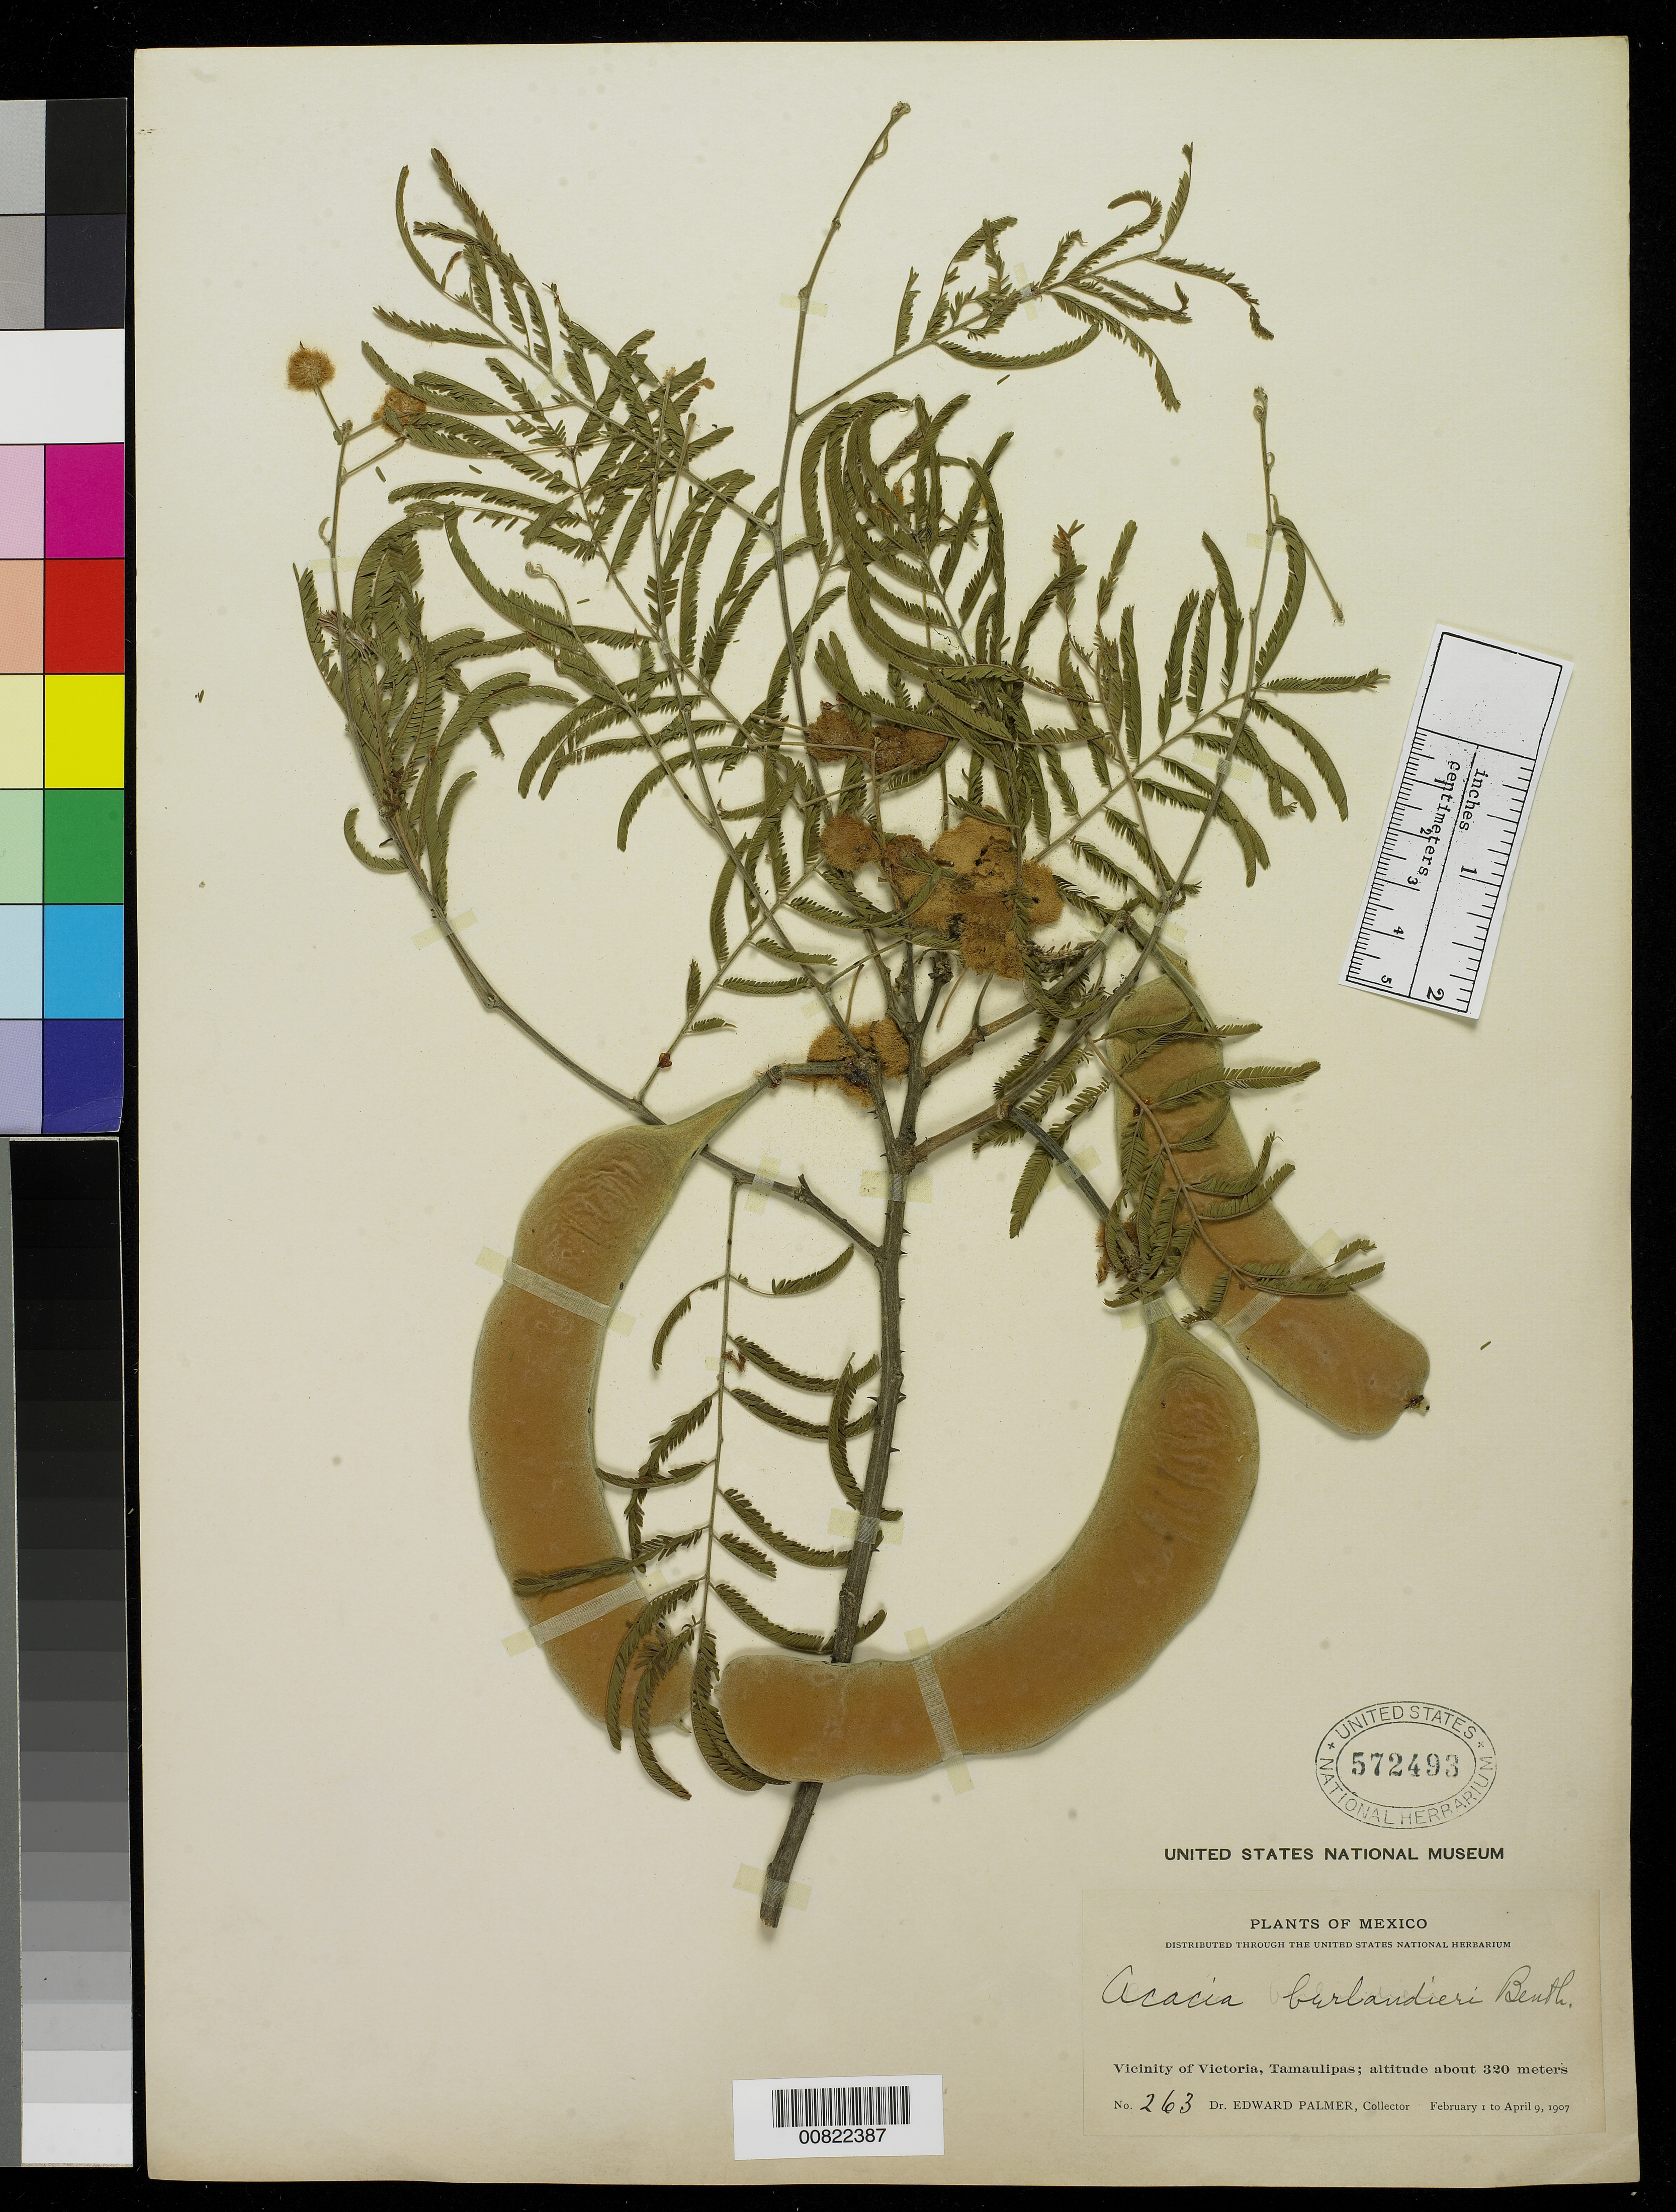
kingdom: Plantae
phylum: Tracheophyta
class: Magnoliopsida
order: Fabales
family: Fabaceae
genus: Senegalia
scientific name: Senegalia berlandieri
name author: (Benth.) Britton & Rose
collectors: E. Palmer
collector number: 263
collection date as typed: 01 Feb 1907 to 09 Apr 1907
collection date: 1907-02-01/1907-04-09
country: Mexico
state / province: Tamaulipas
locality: Vicinity of Victoria.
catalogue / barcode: US 572493